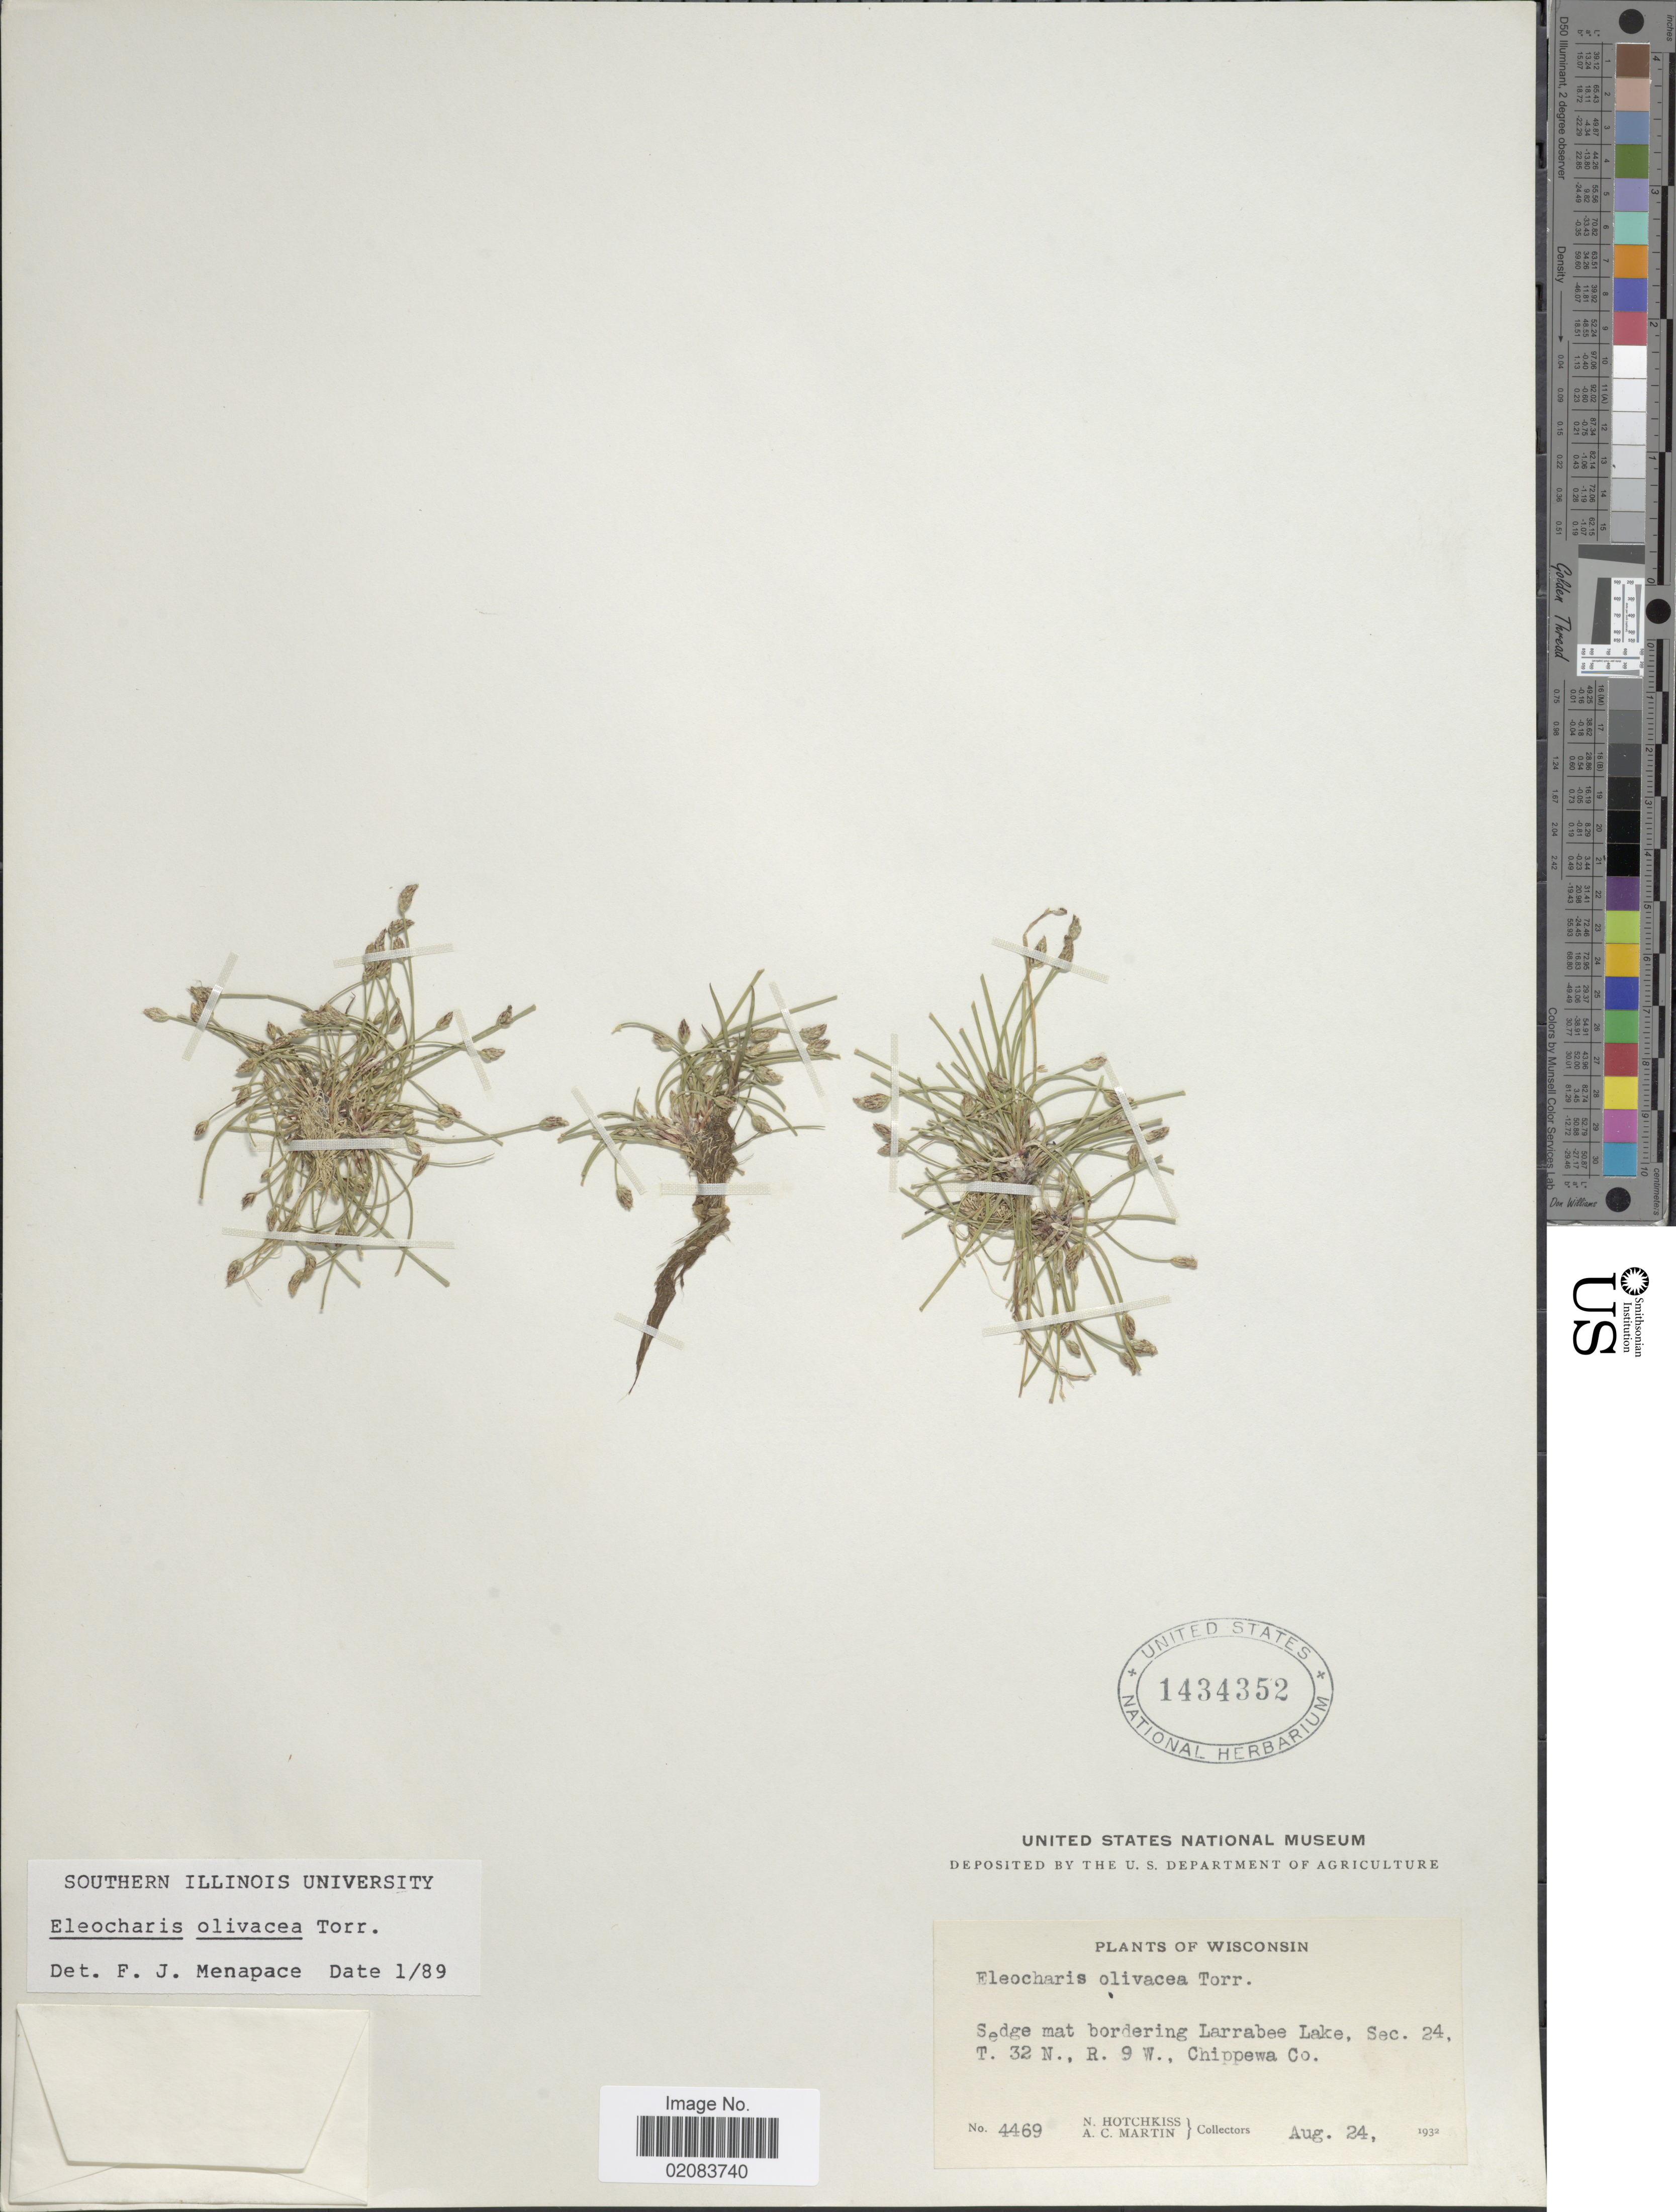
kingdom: Plantae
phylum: Tracheophyta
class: Liliopsida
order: Poales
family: Cyperaceae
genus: Eleocharis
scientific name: Eleocharis olivacea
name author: Torr.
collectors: N. Hotchkiss & A. C. Martin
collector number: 4469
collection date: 1932-08-24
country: United States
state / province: Wisconsin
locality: Sedge mat bordering Larrabee Lae, Sec. 24, T. 32 N., R. 9W., Chippewa Co.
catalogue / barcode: US 1434352